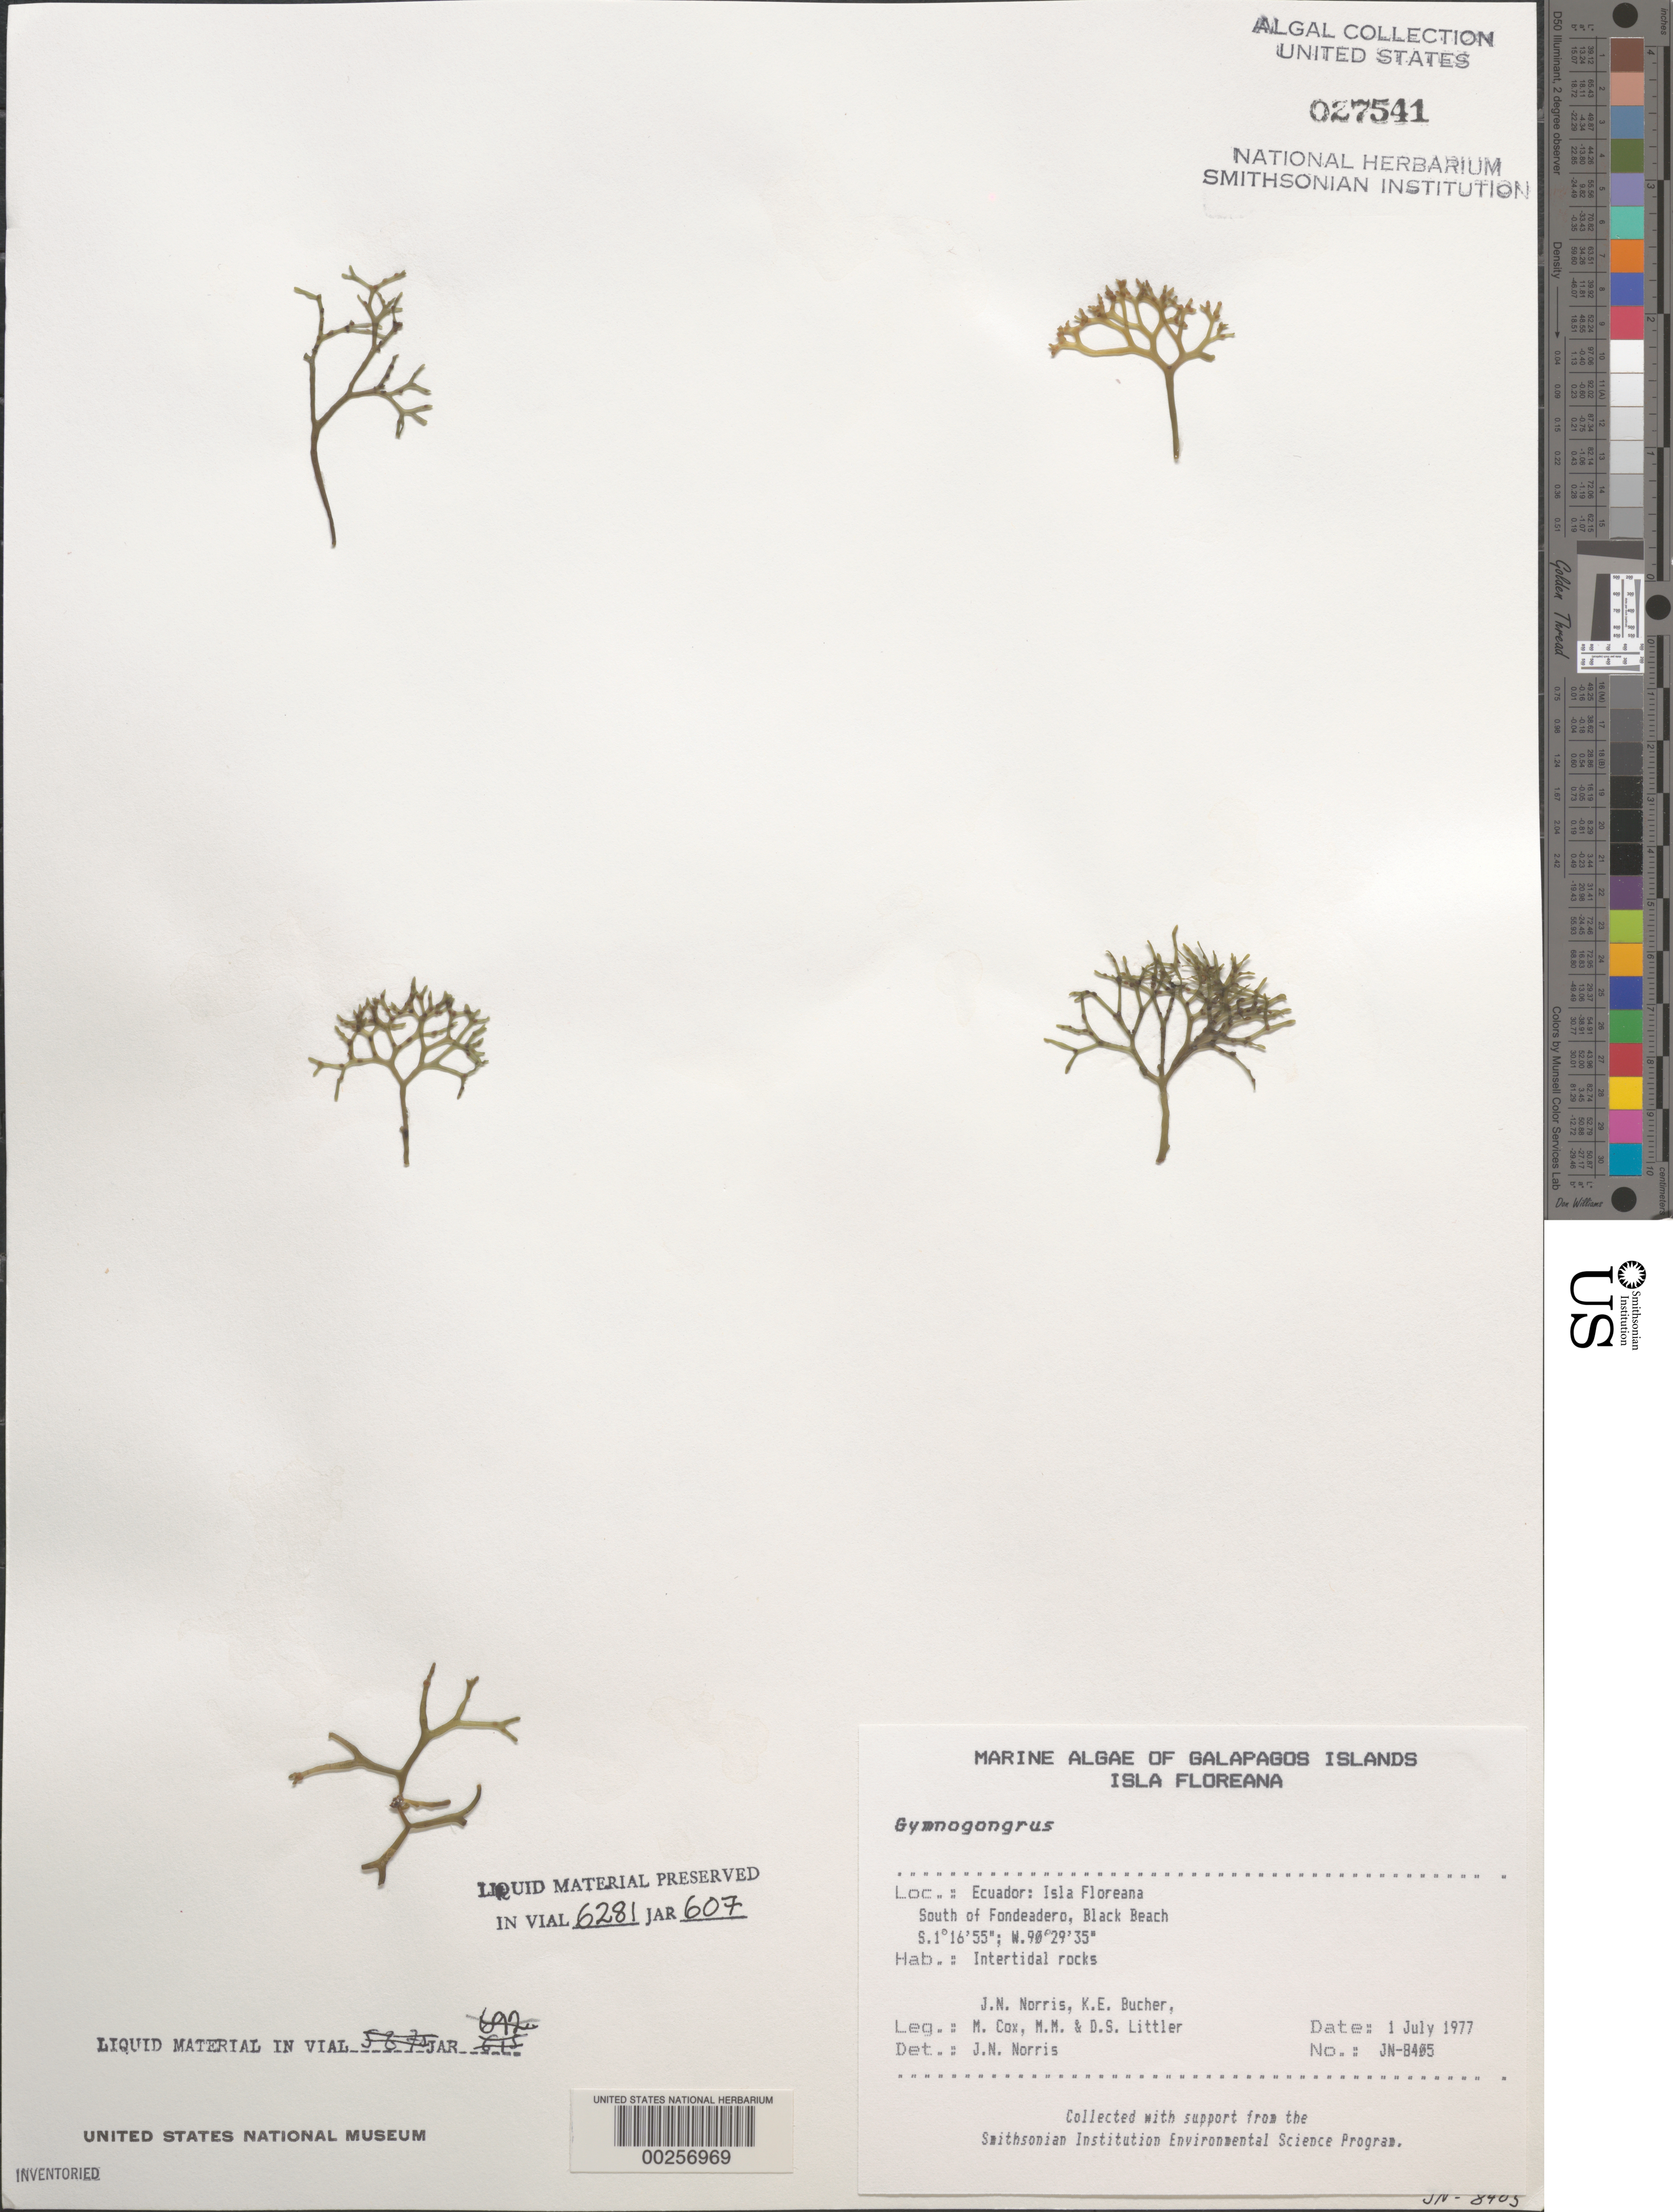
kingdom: Plantae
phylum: Rhodophyta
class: Florideophyceae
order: Gigartinales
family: Phyllophoraceae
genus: Gymnogongrus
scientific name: Gymnogongrus sp.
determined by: Norris, James N.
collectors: J. N. Norris, K. E. Bucher, M. Cox, M. M. Littler & D. S. Littler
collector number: JN-8405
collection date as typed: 01 Jul 1977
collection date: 1977-07-01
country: Ecuador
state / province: Colón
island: Floreana [Charles, Santa Maria]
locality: Black Beach south of Fondeadero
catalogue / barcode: US 27541